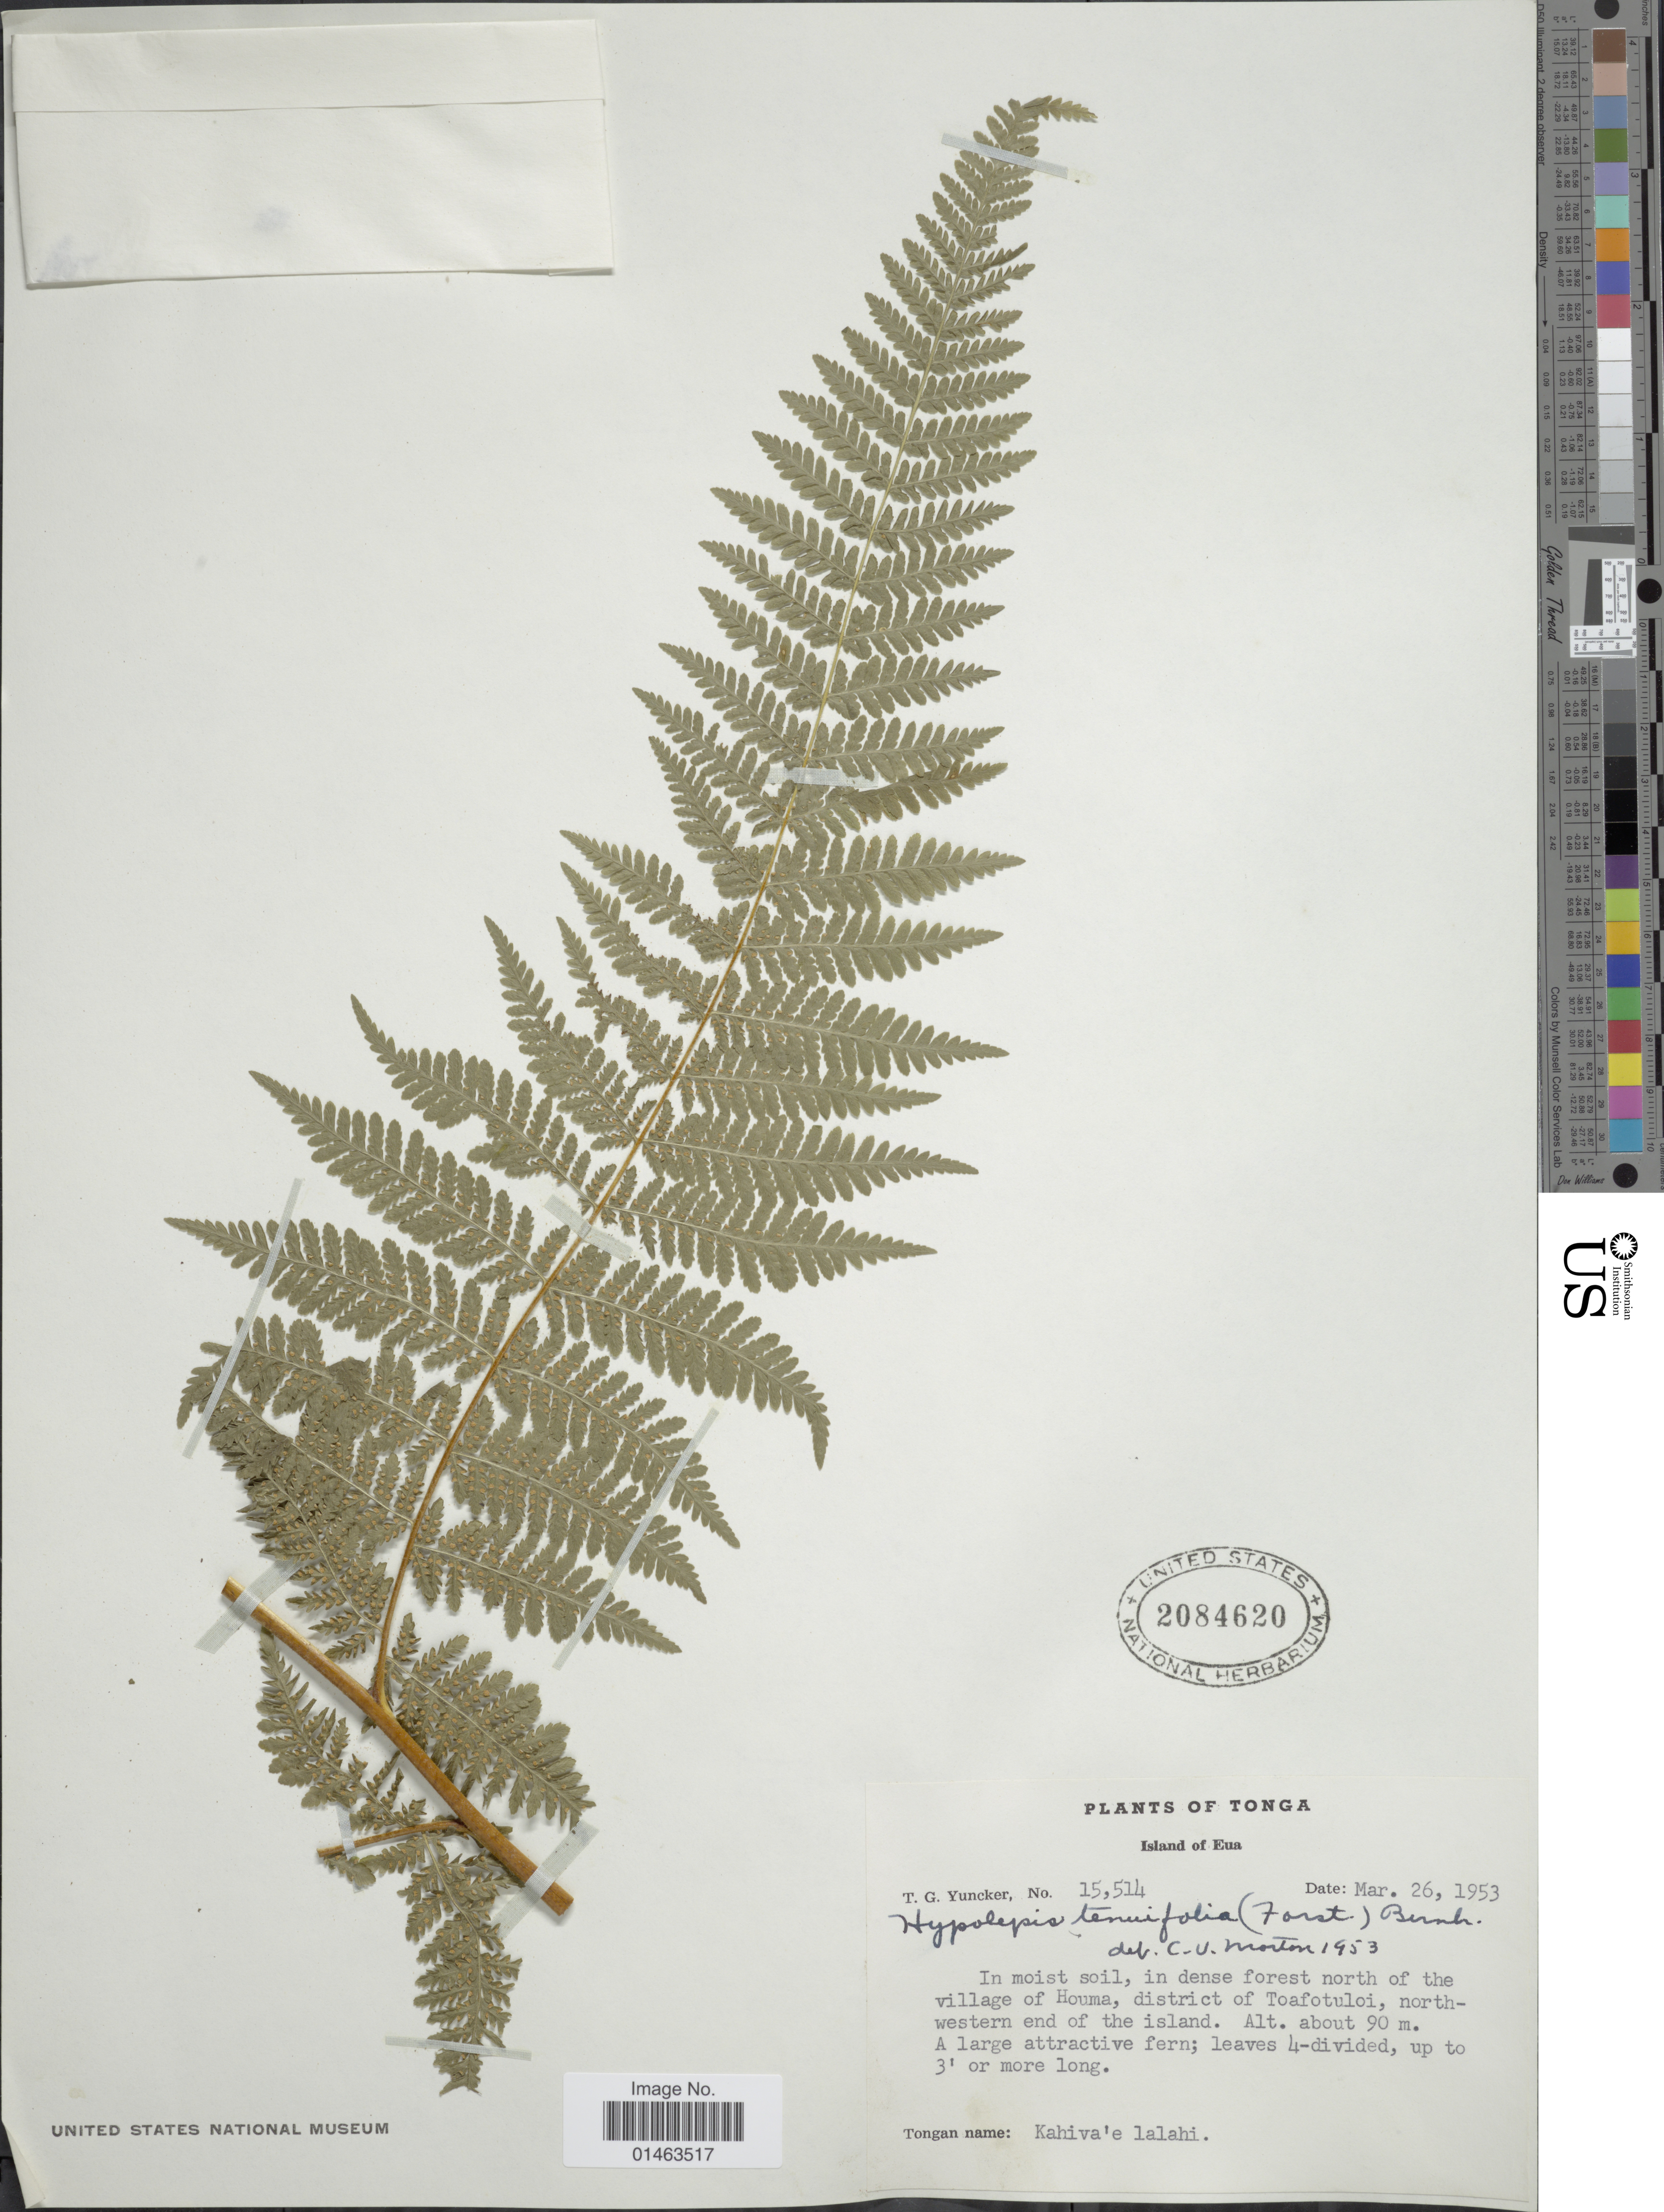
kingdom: Plantae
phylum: Tracheophyta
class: Polypodiopsida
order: Polypodiales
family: Dennstaedtiaceae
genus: Hypolepis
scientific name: Hypolepis tenuifolia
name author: (G. Forst.) Bernh.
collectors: T. G. Yuncker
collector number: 15514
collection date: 1953-03-26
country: Tonga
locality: Island of Eua. In moist soil, in dense forest north of the villlage of Houma, district of Toafotuloi, northwestern end of the island.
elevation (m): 90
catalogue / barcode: US 2084620